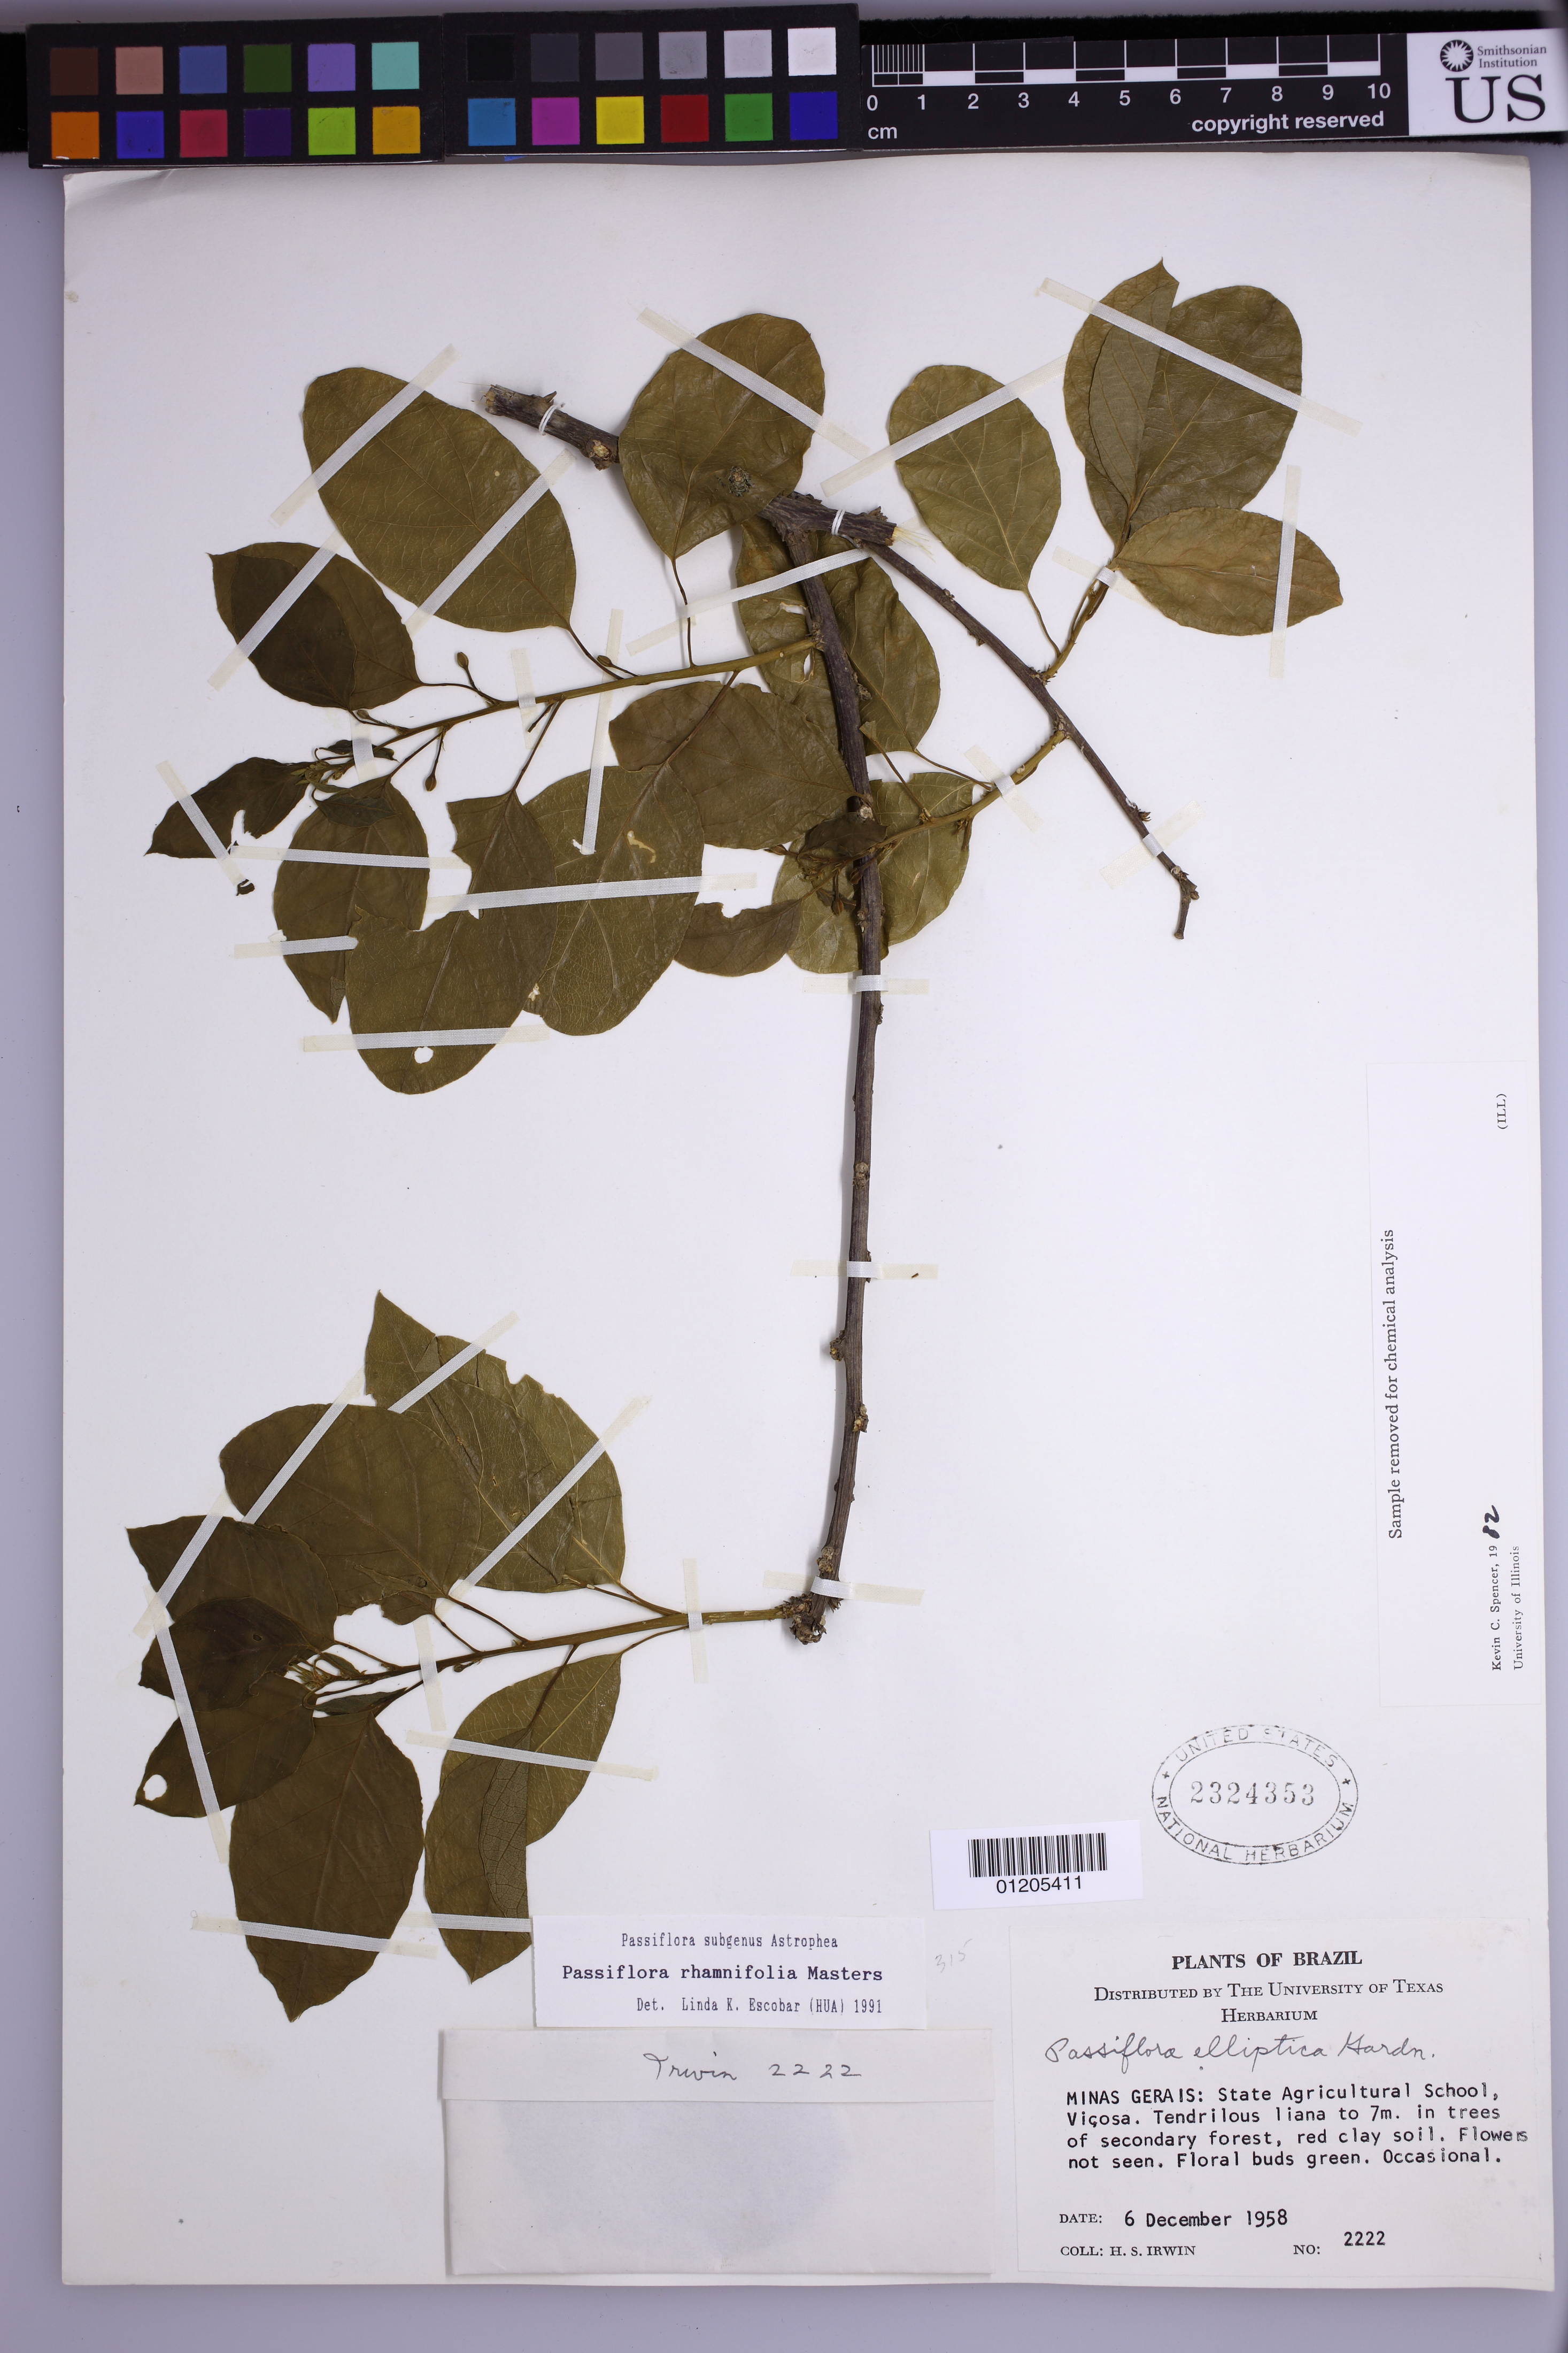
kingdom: Plantae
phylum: Tracheophyta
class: Magnoliopsida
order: Malpighiales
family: Passifloraceae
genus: Passiflora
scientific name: Passiflora rhamnifolia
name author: Mast. in Mart.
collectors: H. Irwin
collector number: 2222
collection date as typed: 06 Dec 1958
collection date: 1958-12-06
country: Brazil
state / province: Minas Gerais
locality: State Agricultural School, Viçosa.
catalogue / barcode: US 2324353